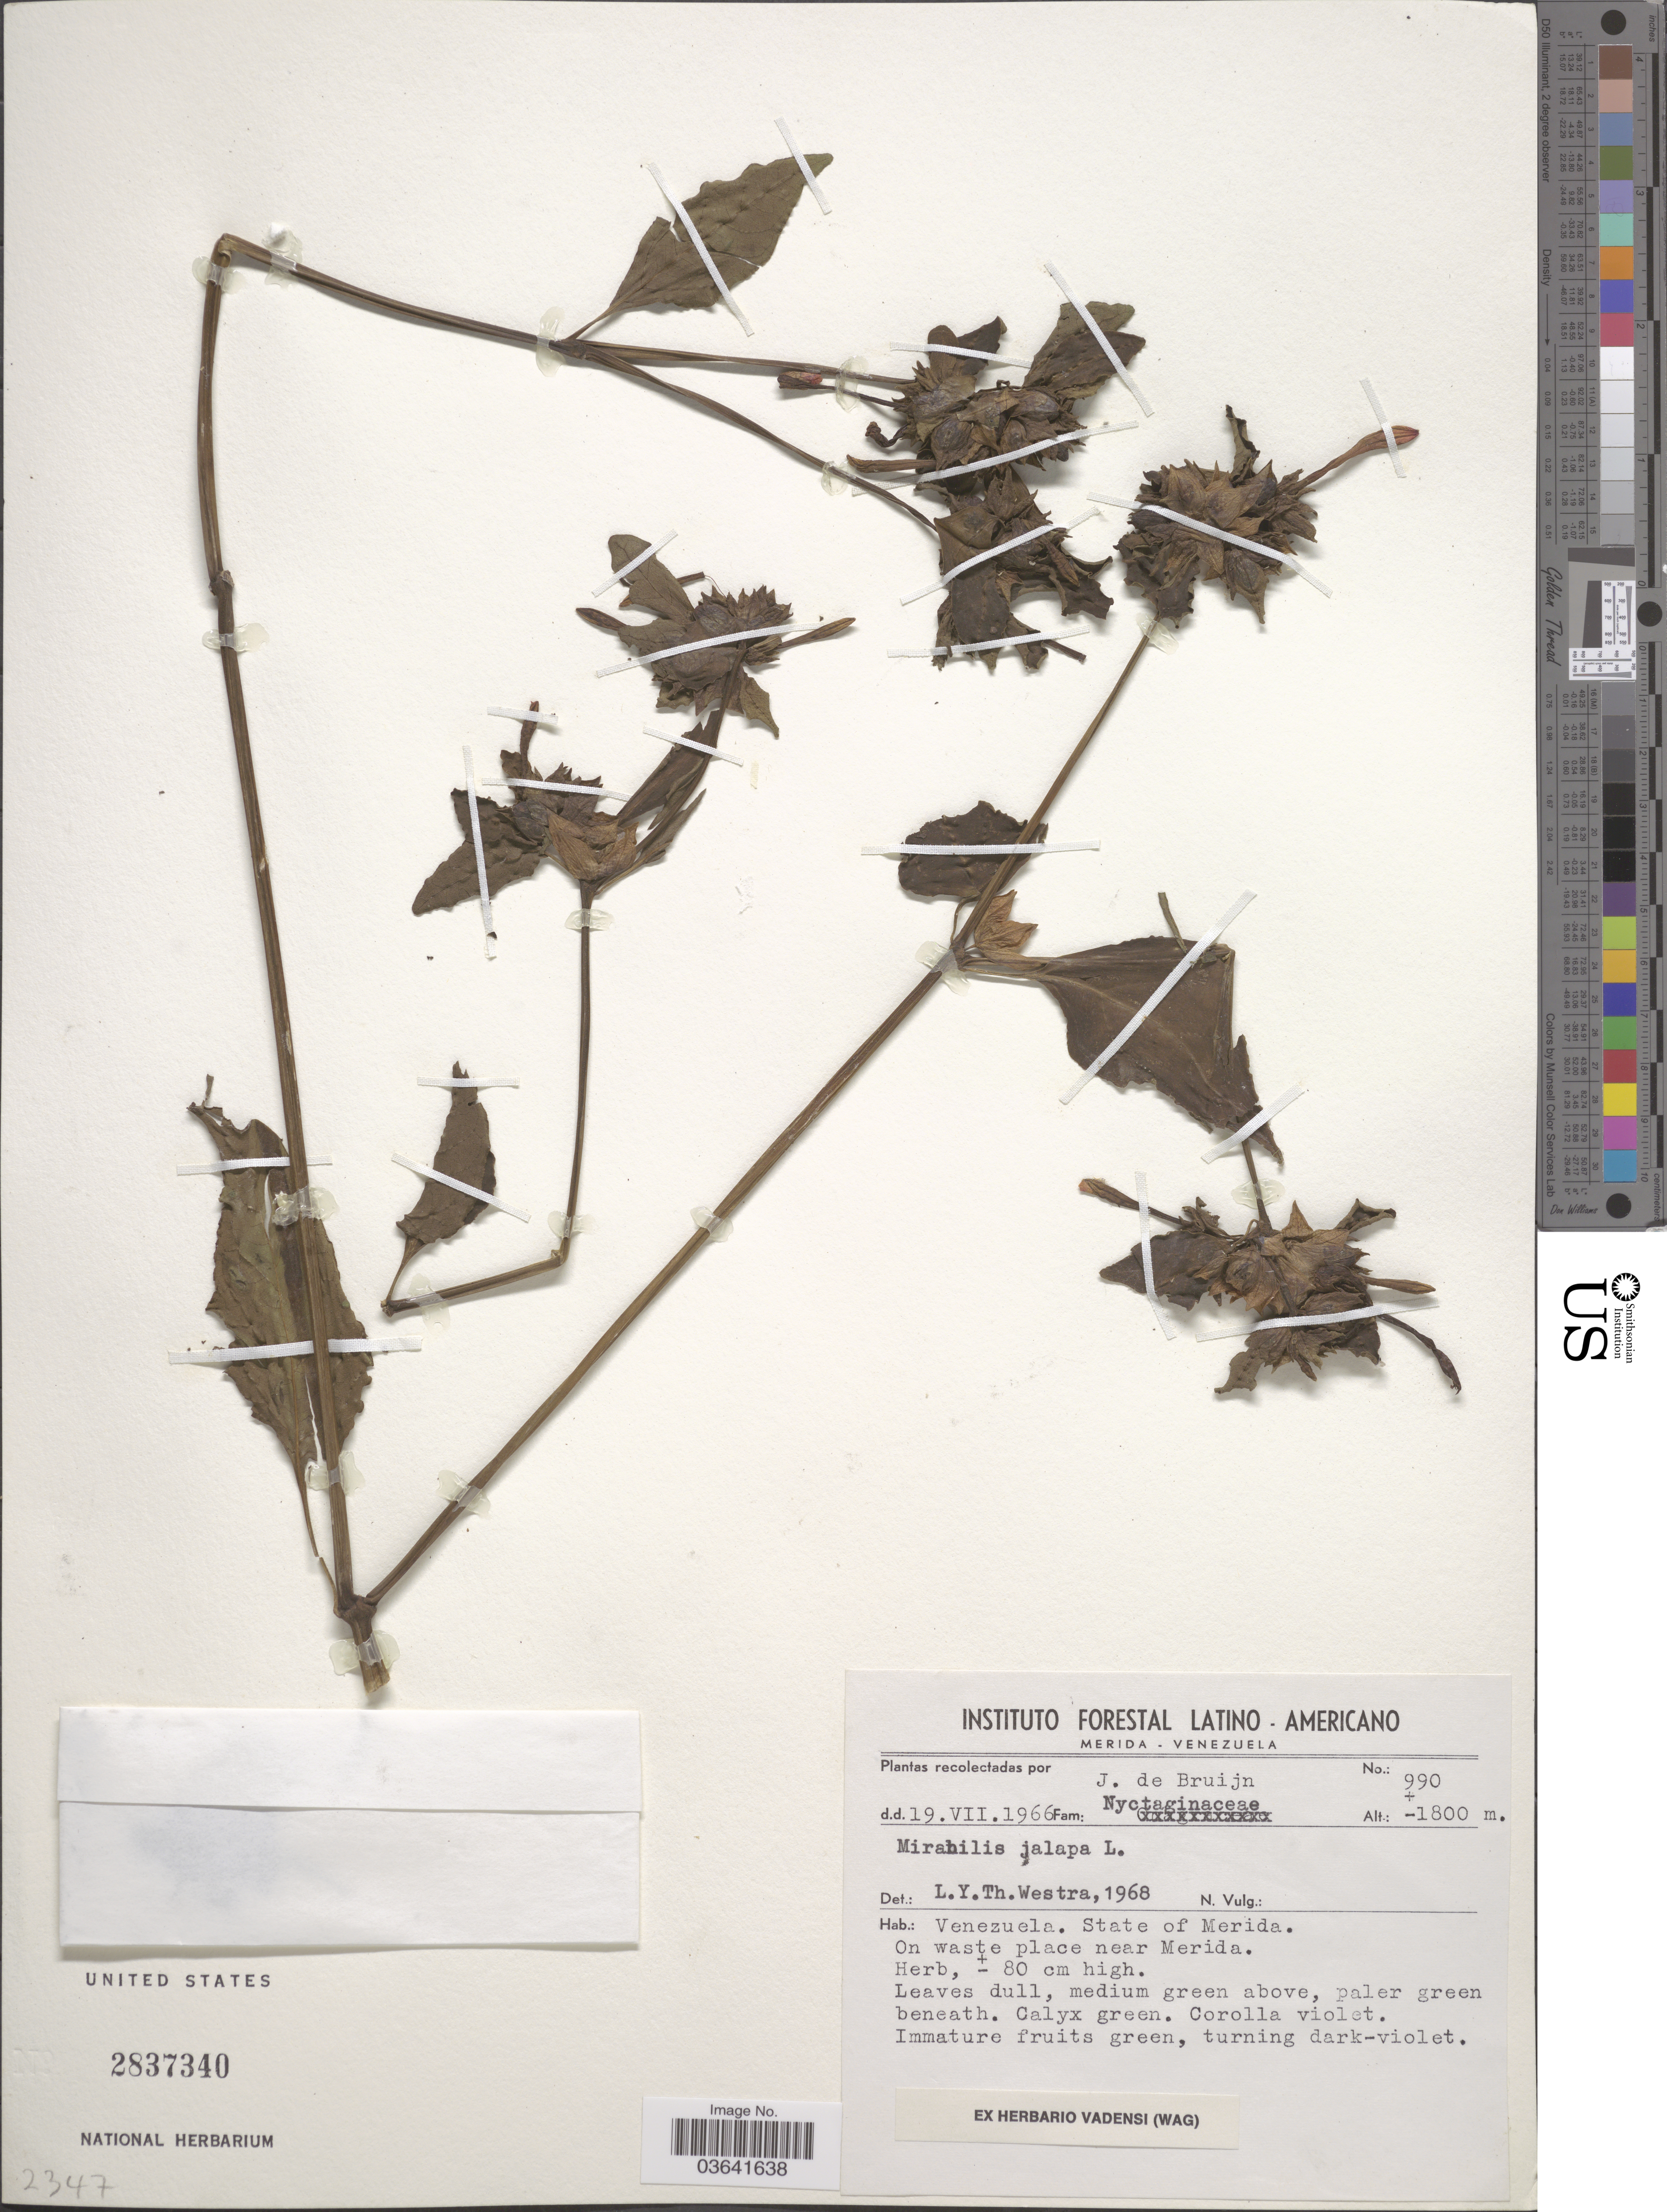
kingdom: Plantae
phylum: Tracheophyta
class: Magnoliopsida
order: Caryophyllales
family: Nyctaginaceae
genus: Mirabilis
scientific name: Mirabilis jalapa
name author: L.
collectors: J. Bruijn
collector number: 990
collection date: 1966-07-19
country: Venezuela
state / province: Mérida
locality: On waste place near Merida.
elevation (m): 1800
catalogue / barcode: US 2837340